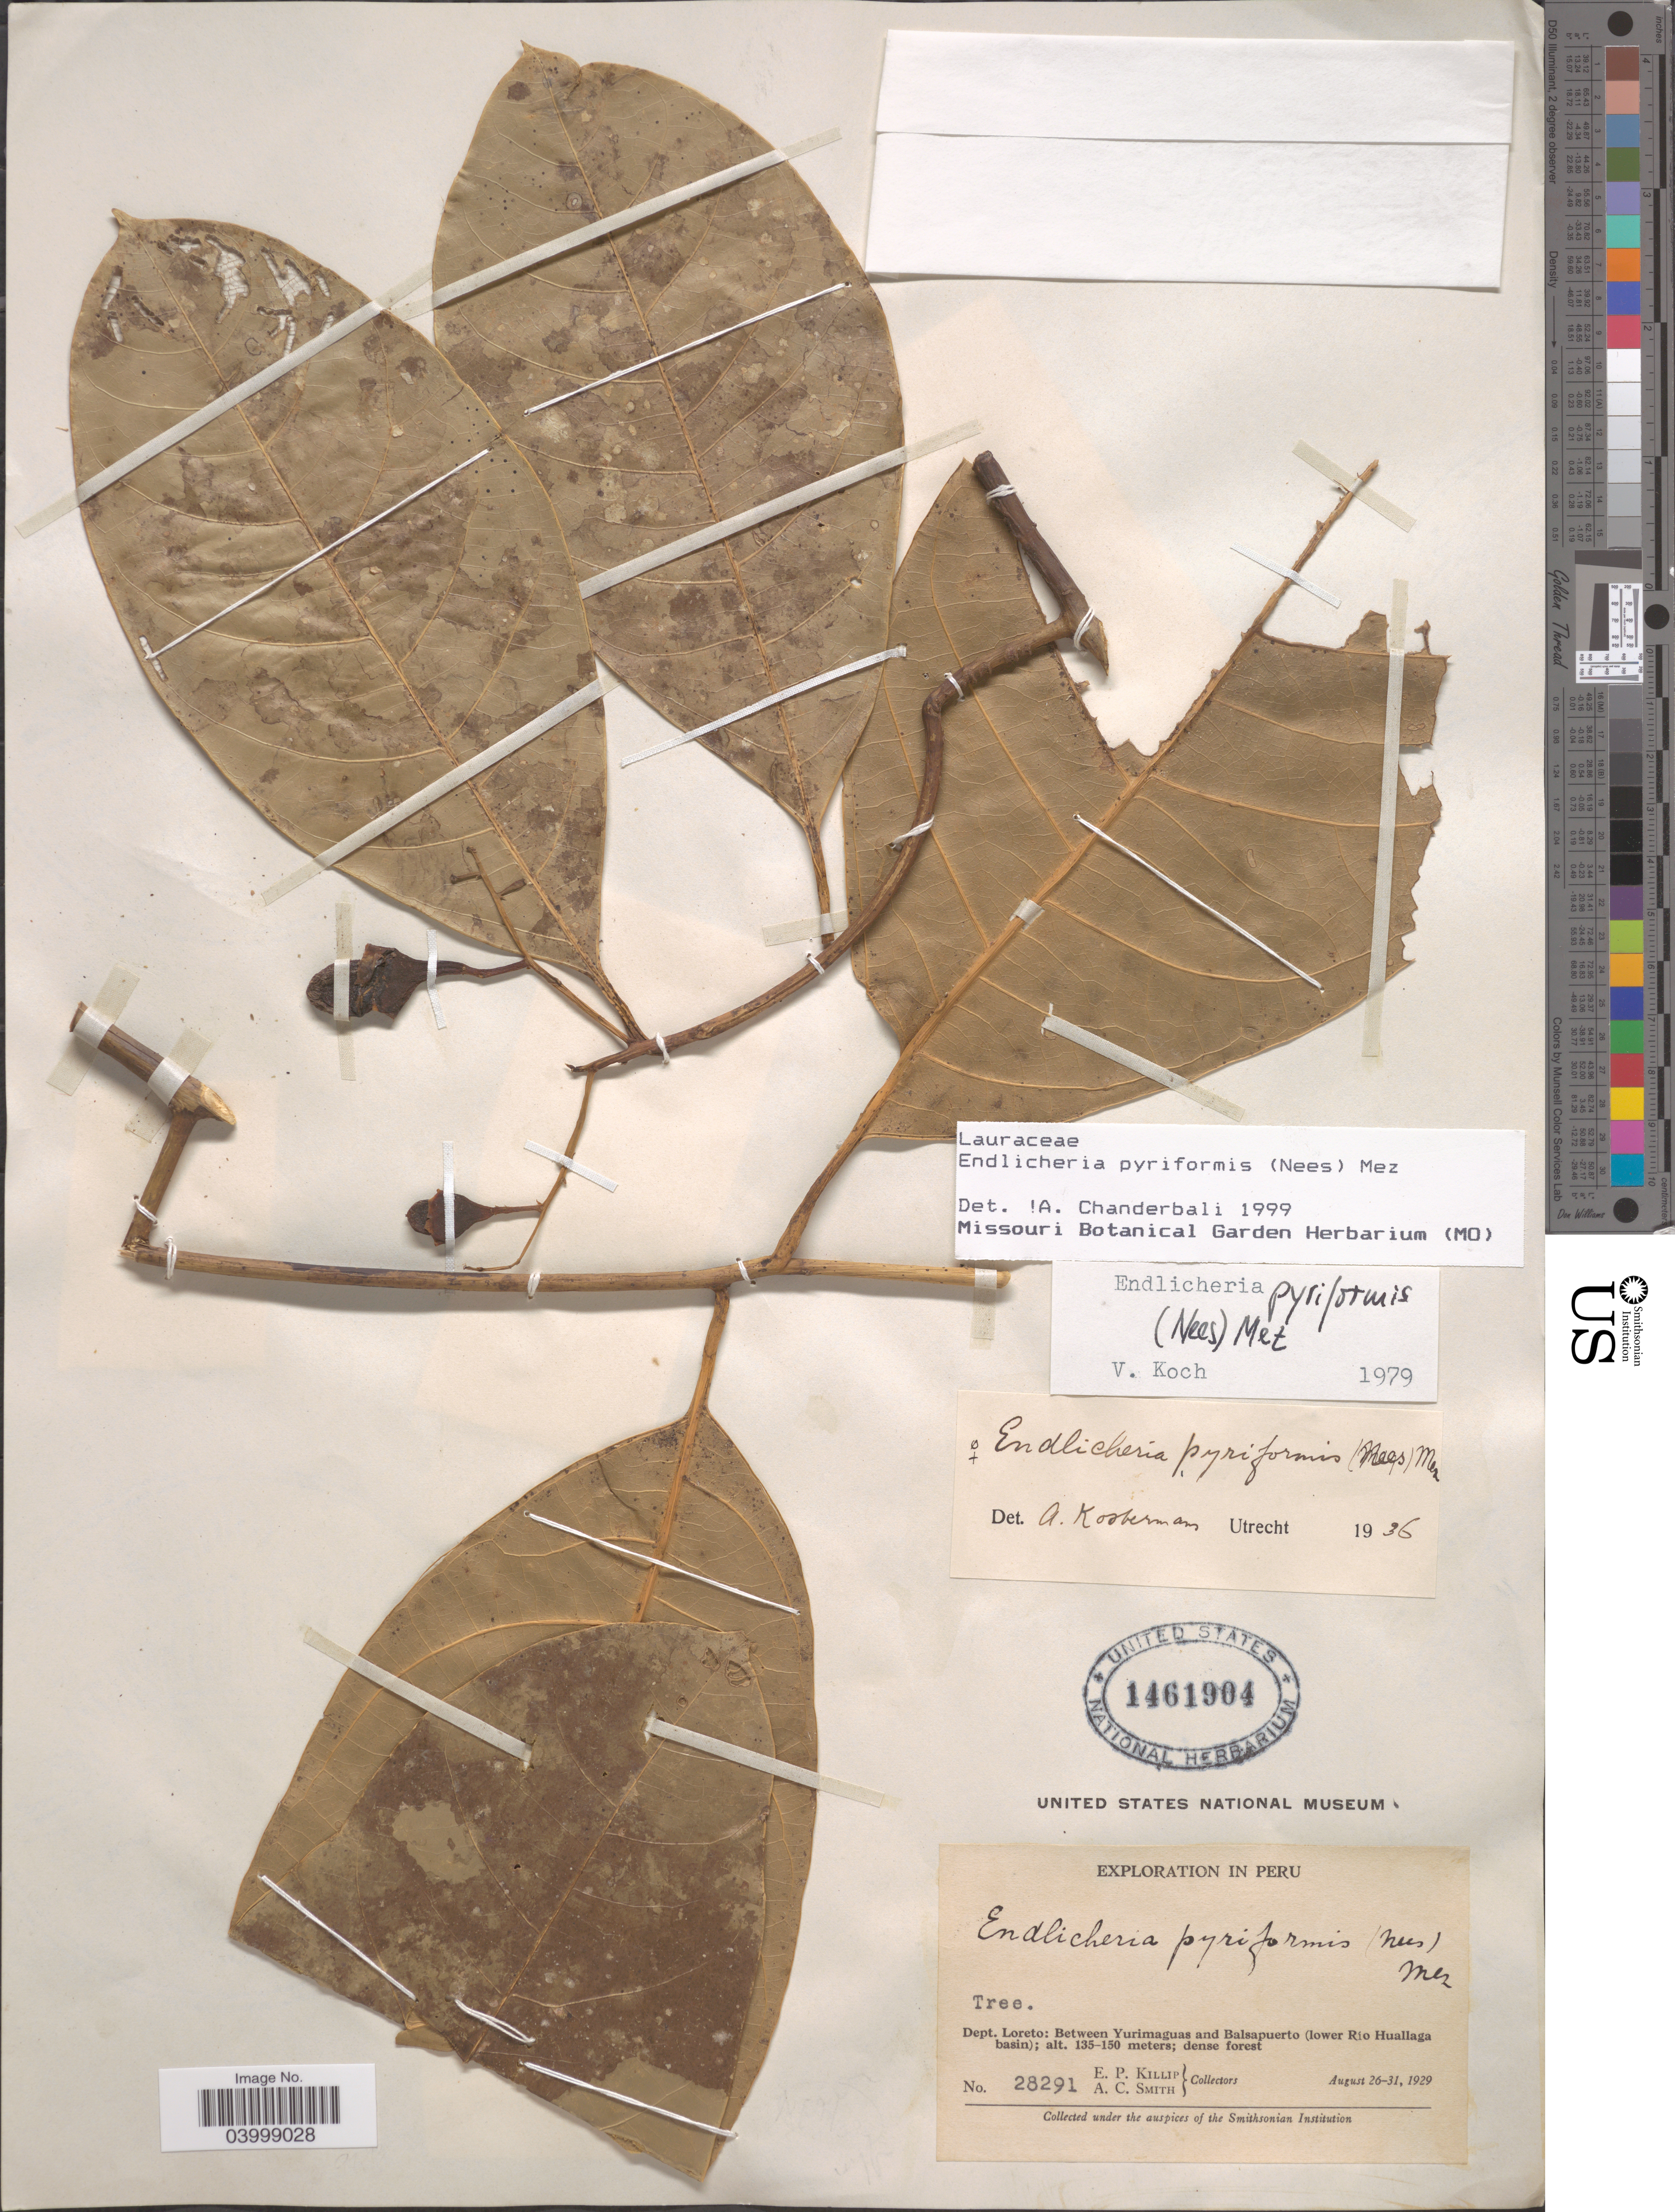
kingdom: Plantae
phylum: Tracheophyta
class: Magnoliopsida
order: Laurales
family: Lauraceae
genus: Endlicheria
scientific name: Endlicheria pyriformis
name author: (Nees) Mez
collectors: E. P. Killip & A. C. Smith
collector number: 28291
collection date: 1929-08-26/1929-08-31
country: Peru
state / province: Loreto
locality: Dept. Loreto: Between Yurimaguas and Balsapuerto (lower Río Huallaga basin).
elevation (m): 135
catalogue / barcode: US 1461904